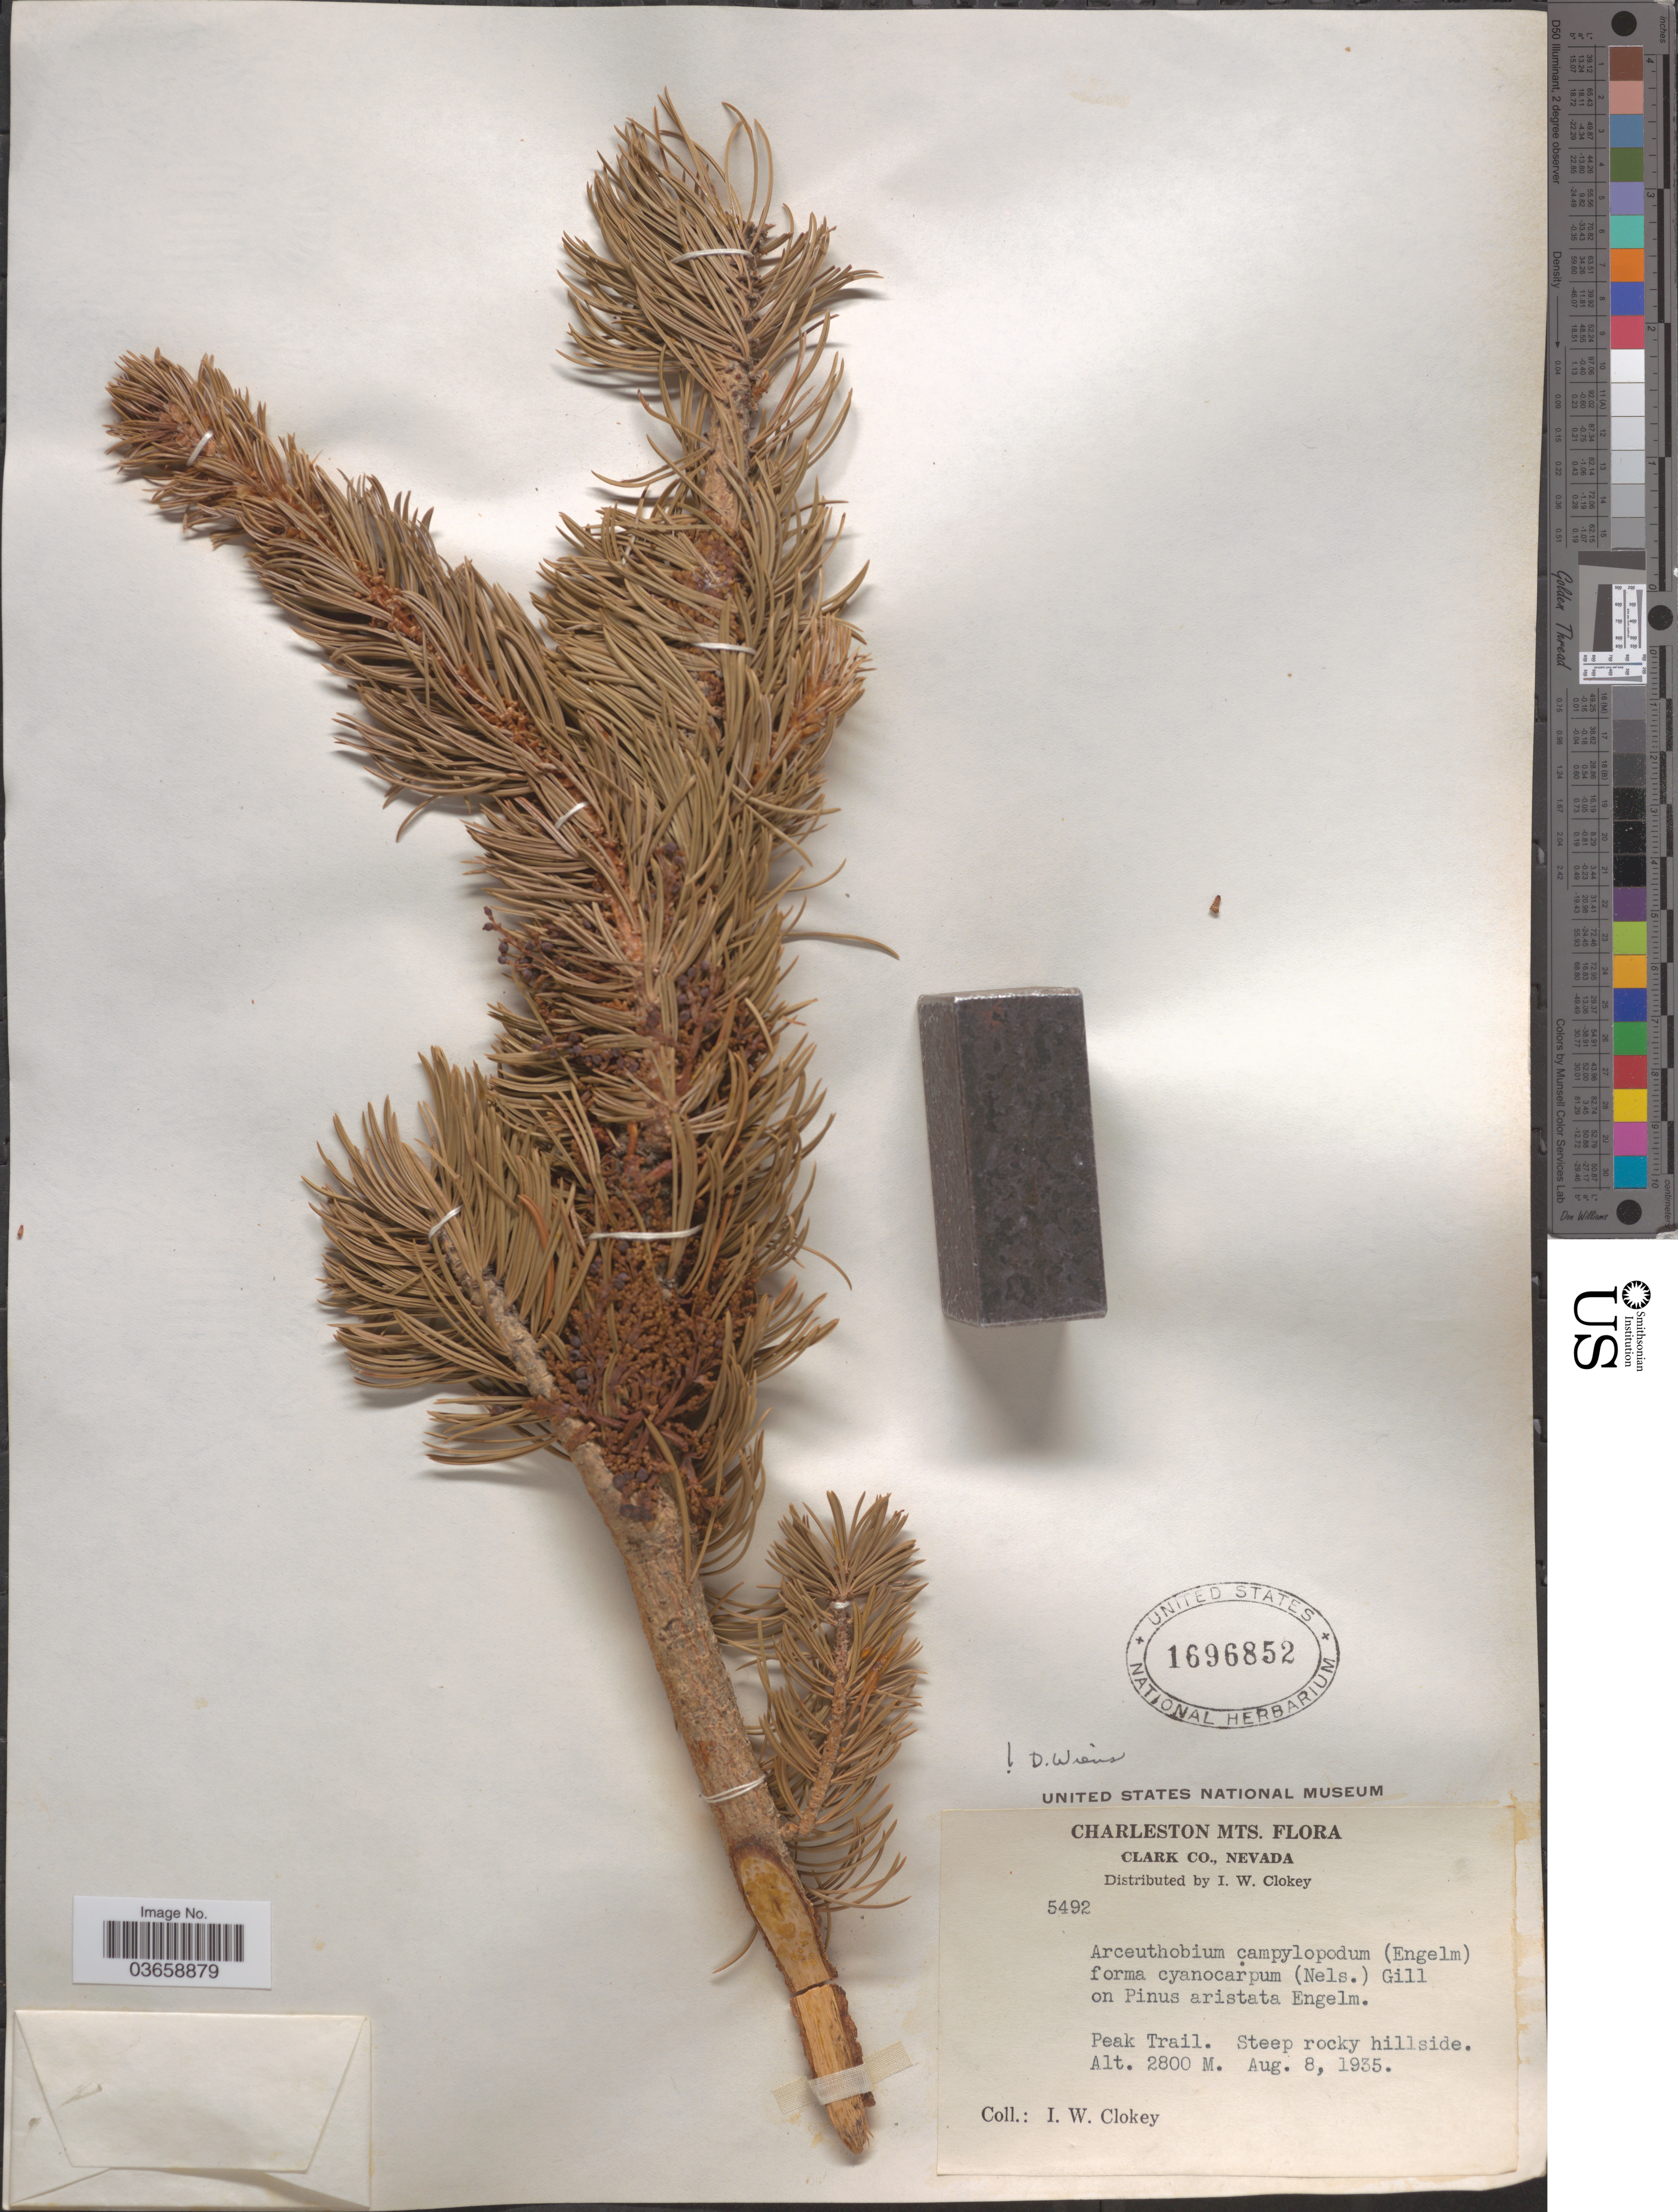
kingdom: Plantae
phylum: Tracheophyta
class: Magnoliopsida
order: Santalales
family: Viscaceae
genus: Arceuthobium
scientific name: Arceuthobium campylopodum f. cyanocarpum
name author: (A. Nelson) L.S. Gill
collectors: I. W. Clokey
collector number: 5492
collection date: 1935-08-08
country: United States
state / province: Nevada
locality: Charleston Mts. Clark Co. Peak Trail.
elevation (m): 2800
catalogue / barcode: US 1696852